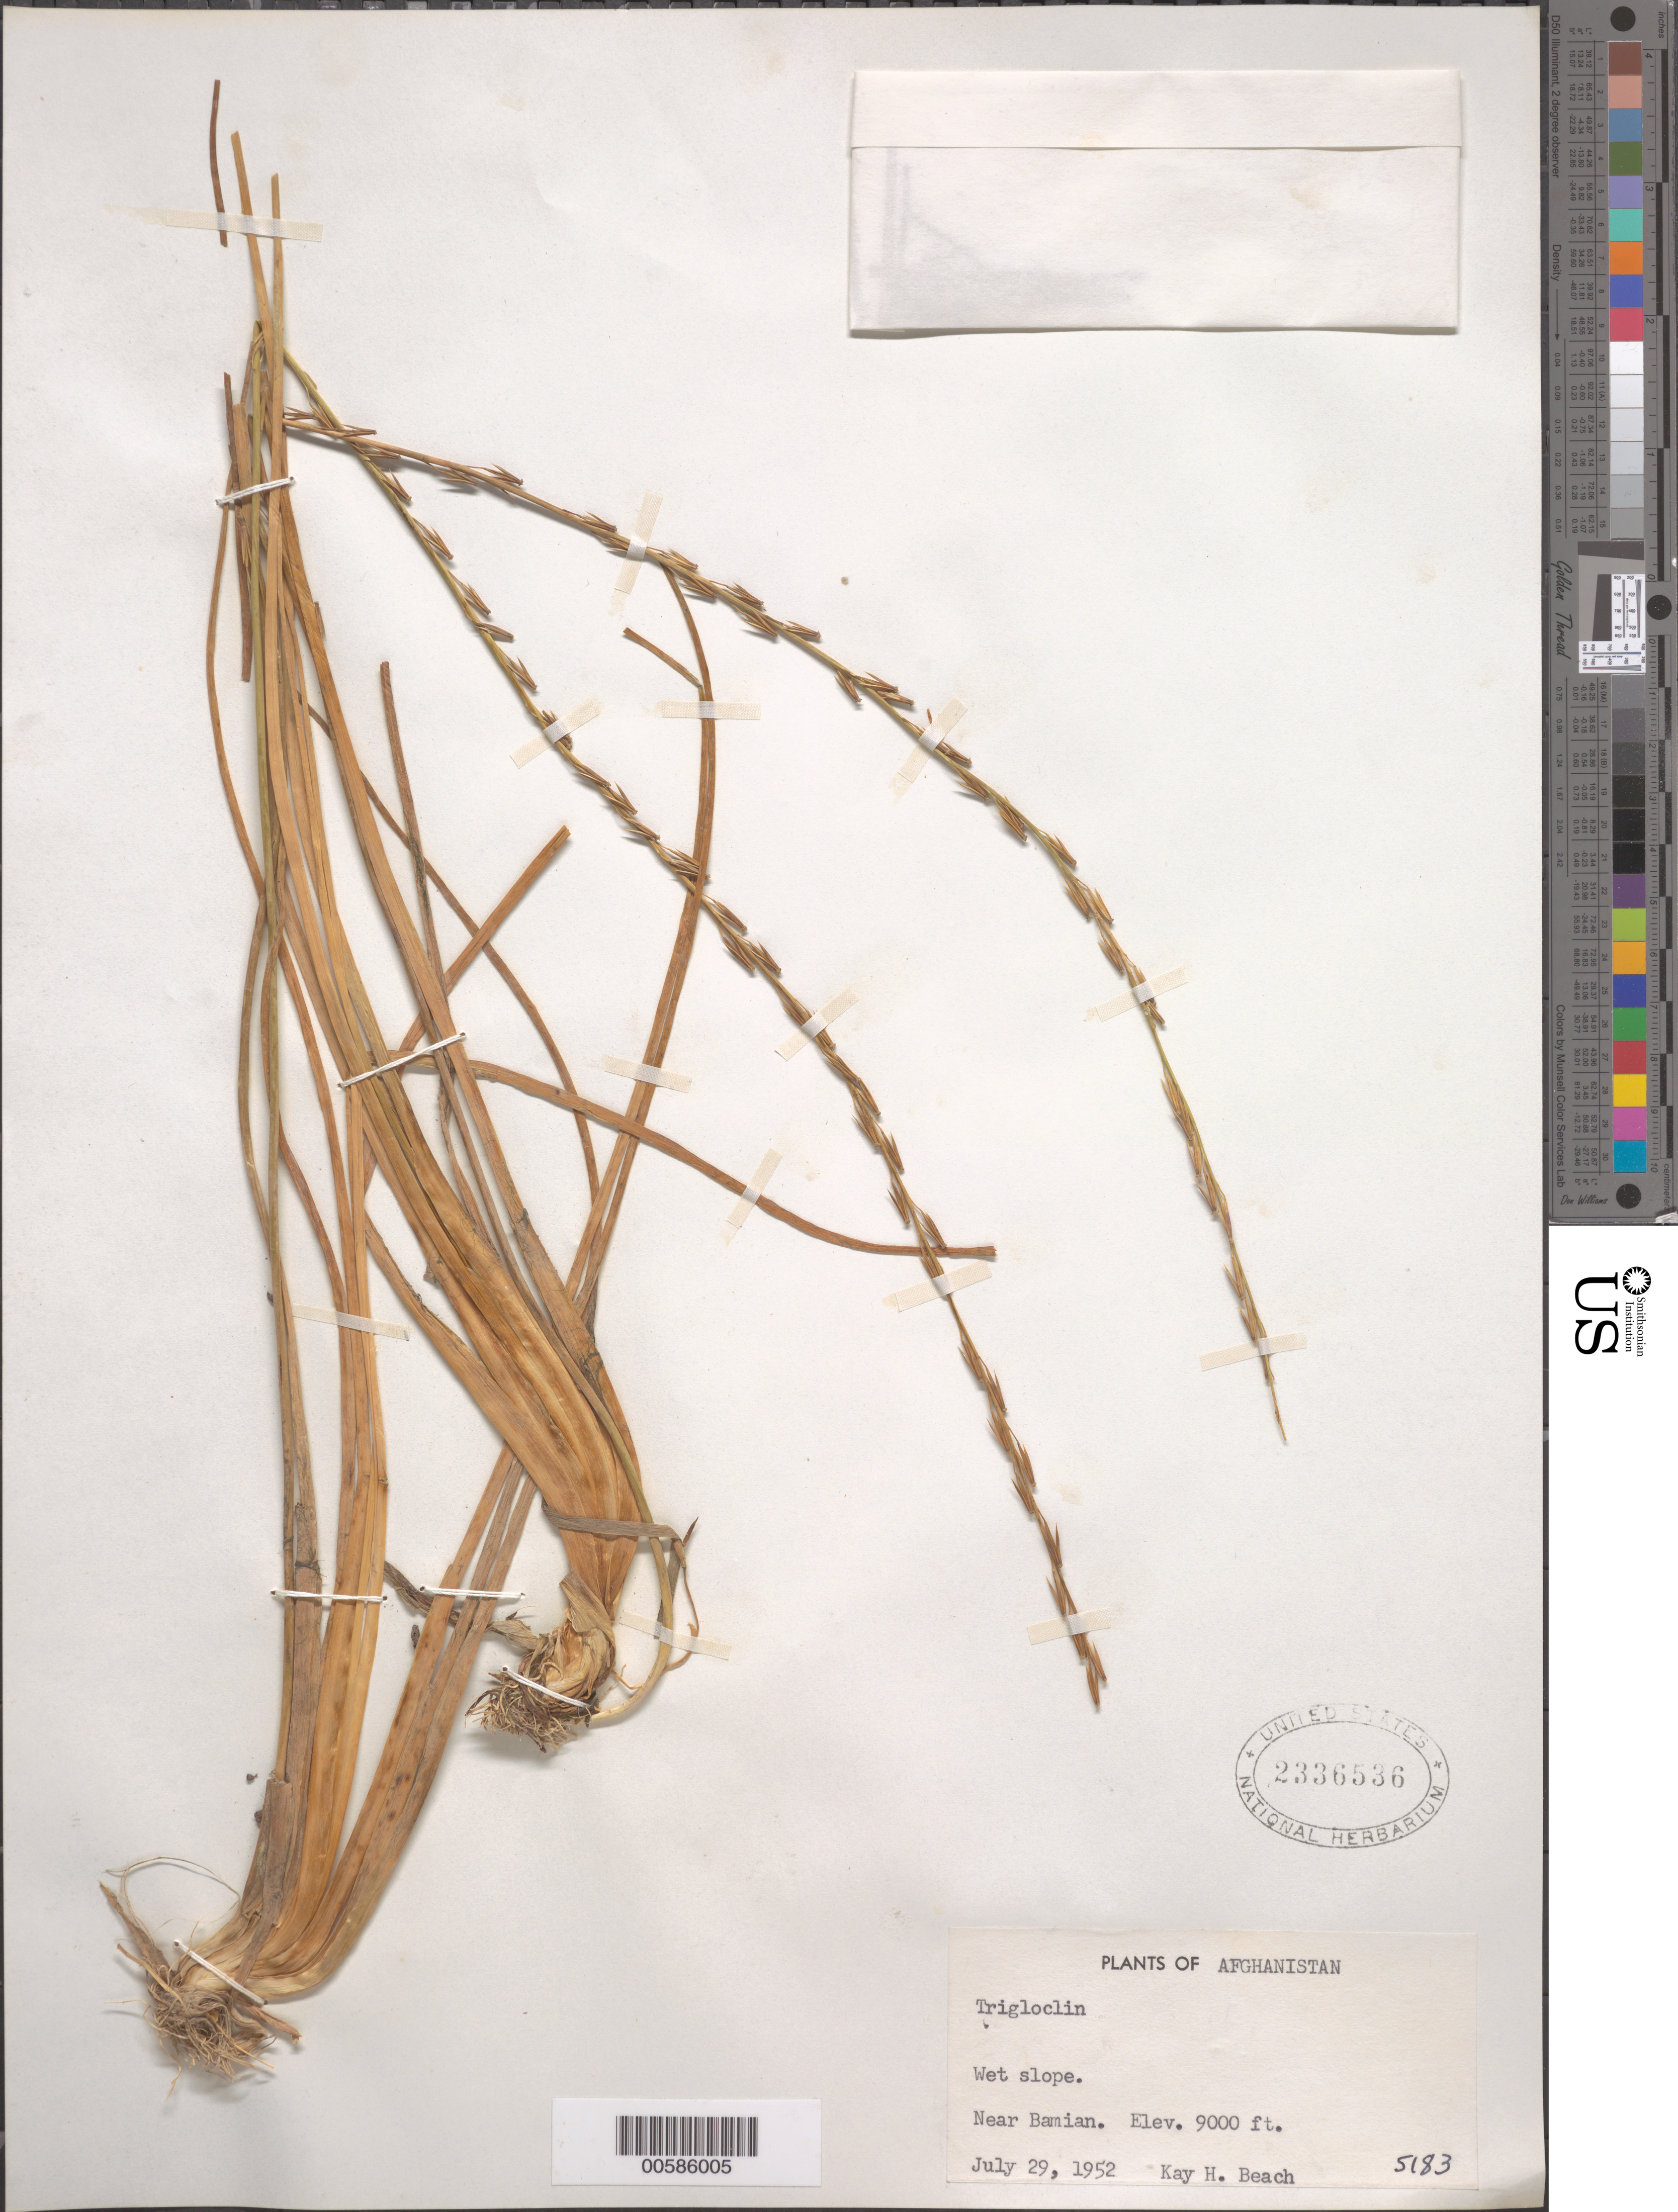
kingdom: Plantae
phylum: Tracheophyta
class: Liliopsida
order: Alismatales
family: Juncaginaceae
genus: Triglochin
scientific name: Triglochin sp.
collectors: K. H. Beach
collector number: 5183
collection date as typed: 29 Jul 1952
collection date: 1952-07-29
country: Afghanistan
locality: Near Bamian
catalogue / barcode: US 2336536